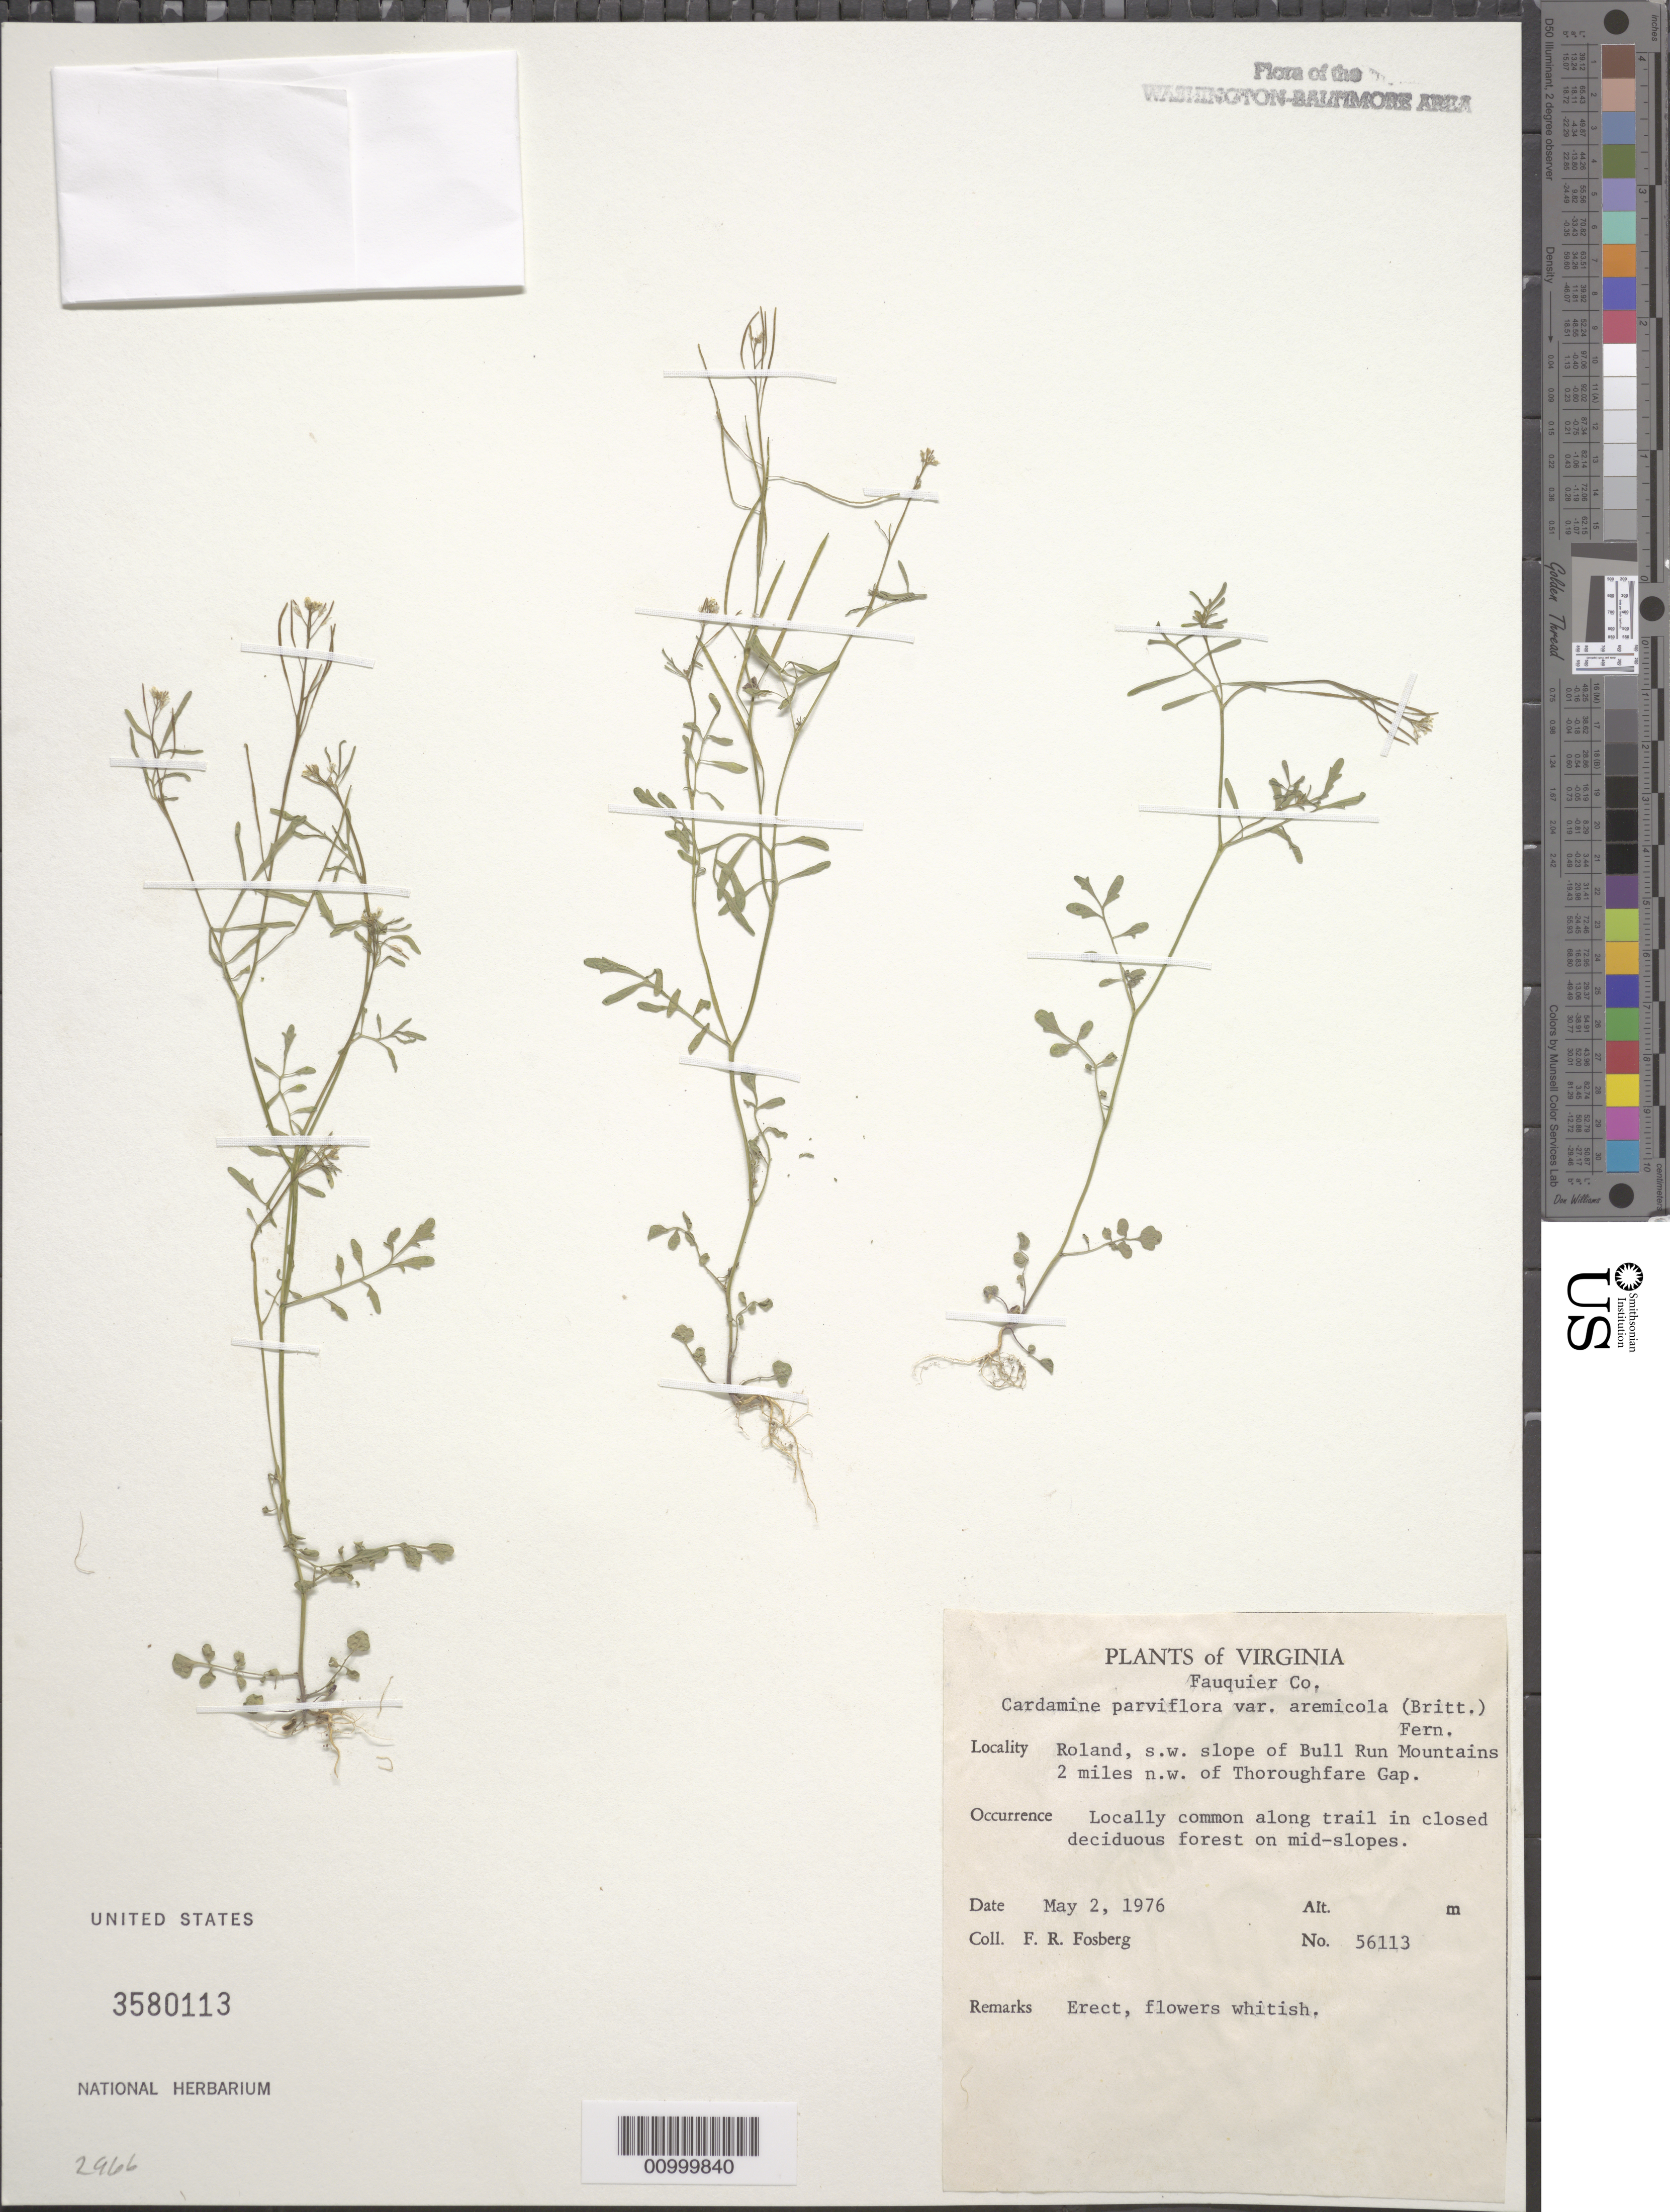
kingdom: Plantae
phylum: Tracheophyta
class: Magnoliopsida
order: Brassicales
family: Brassicaceae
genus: Cardamine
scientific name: Cardamine parviflora var. arenicola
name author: (Britton) O.E. Schulz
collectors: F. R. Fosberg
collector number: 56113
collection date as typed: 2 May 1976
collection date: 1976-05-02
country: United States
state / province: Virginia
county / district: Fauquier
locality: Roland, SW base of Bull Run Mts., 2 mi. NW of Thoroughfare Gap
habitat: closed deciduous forest on mid-slopes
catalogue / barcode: US 3580113